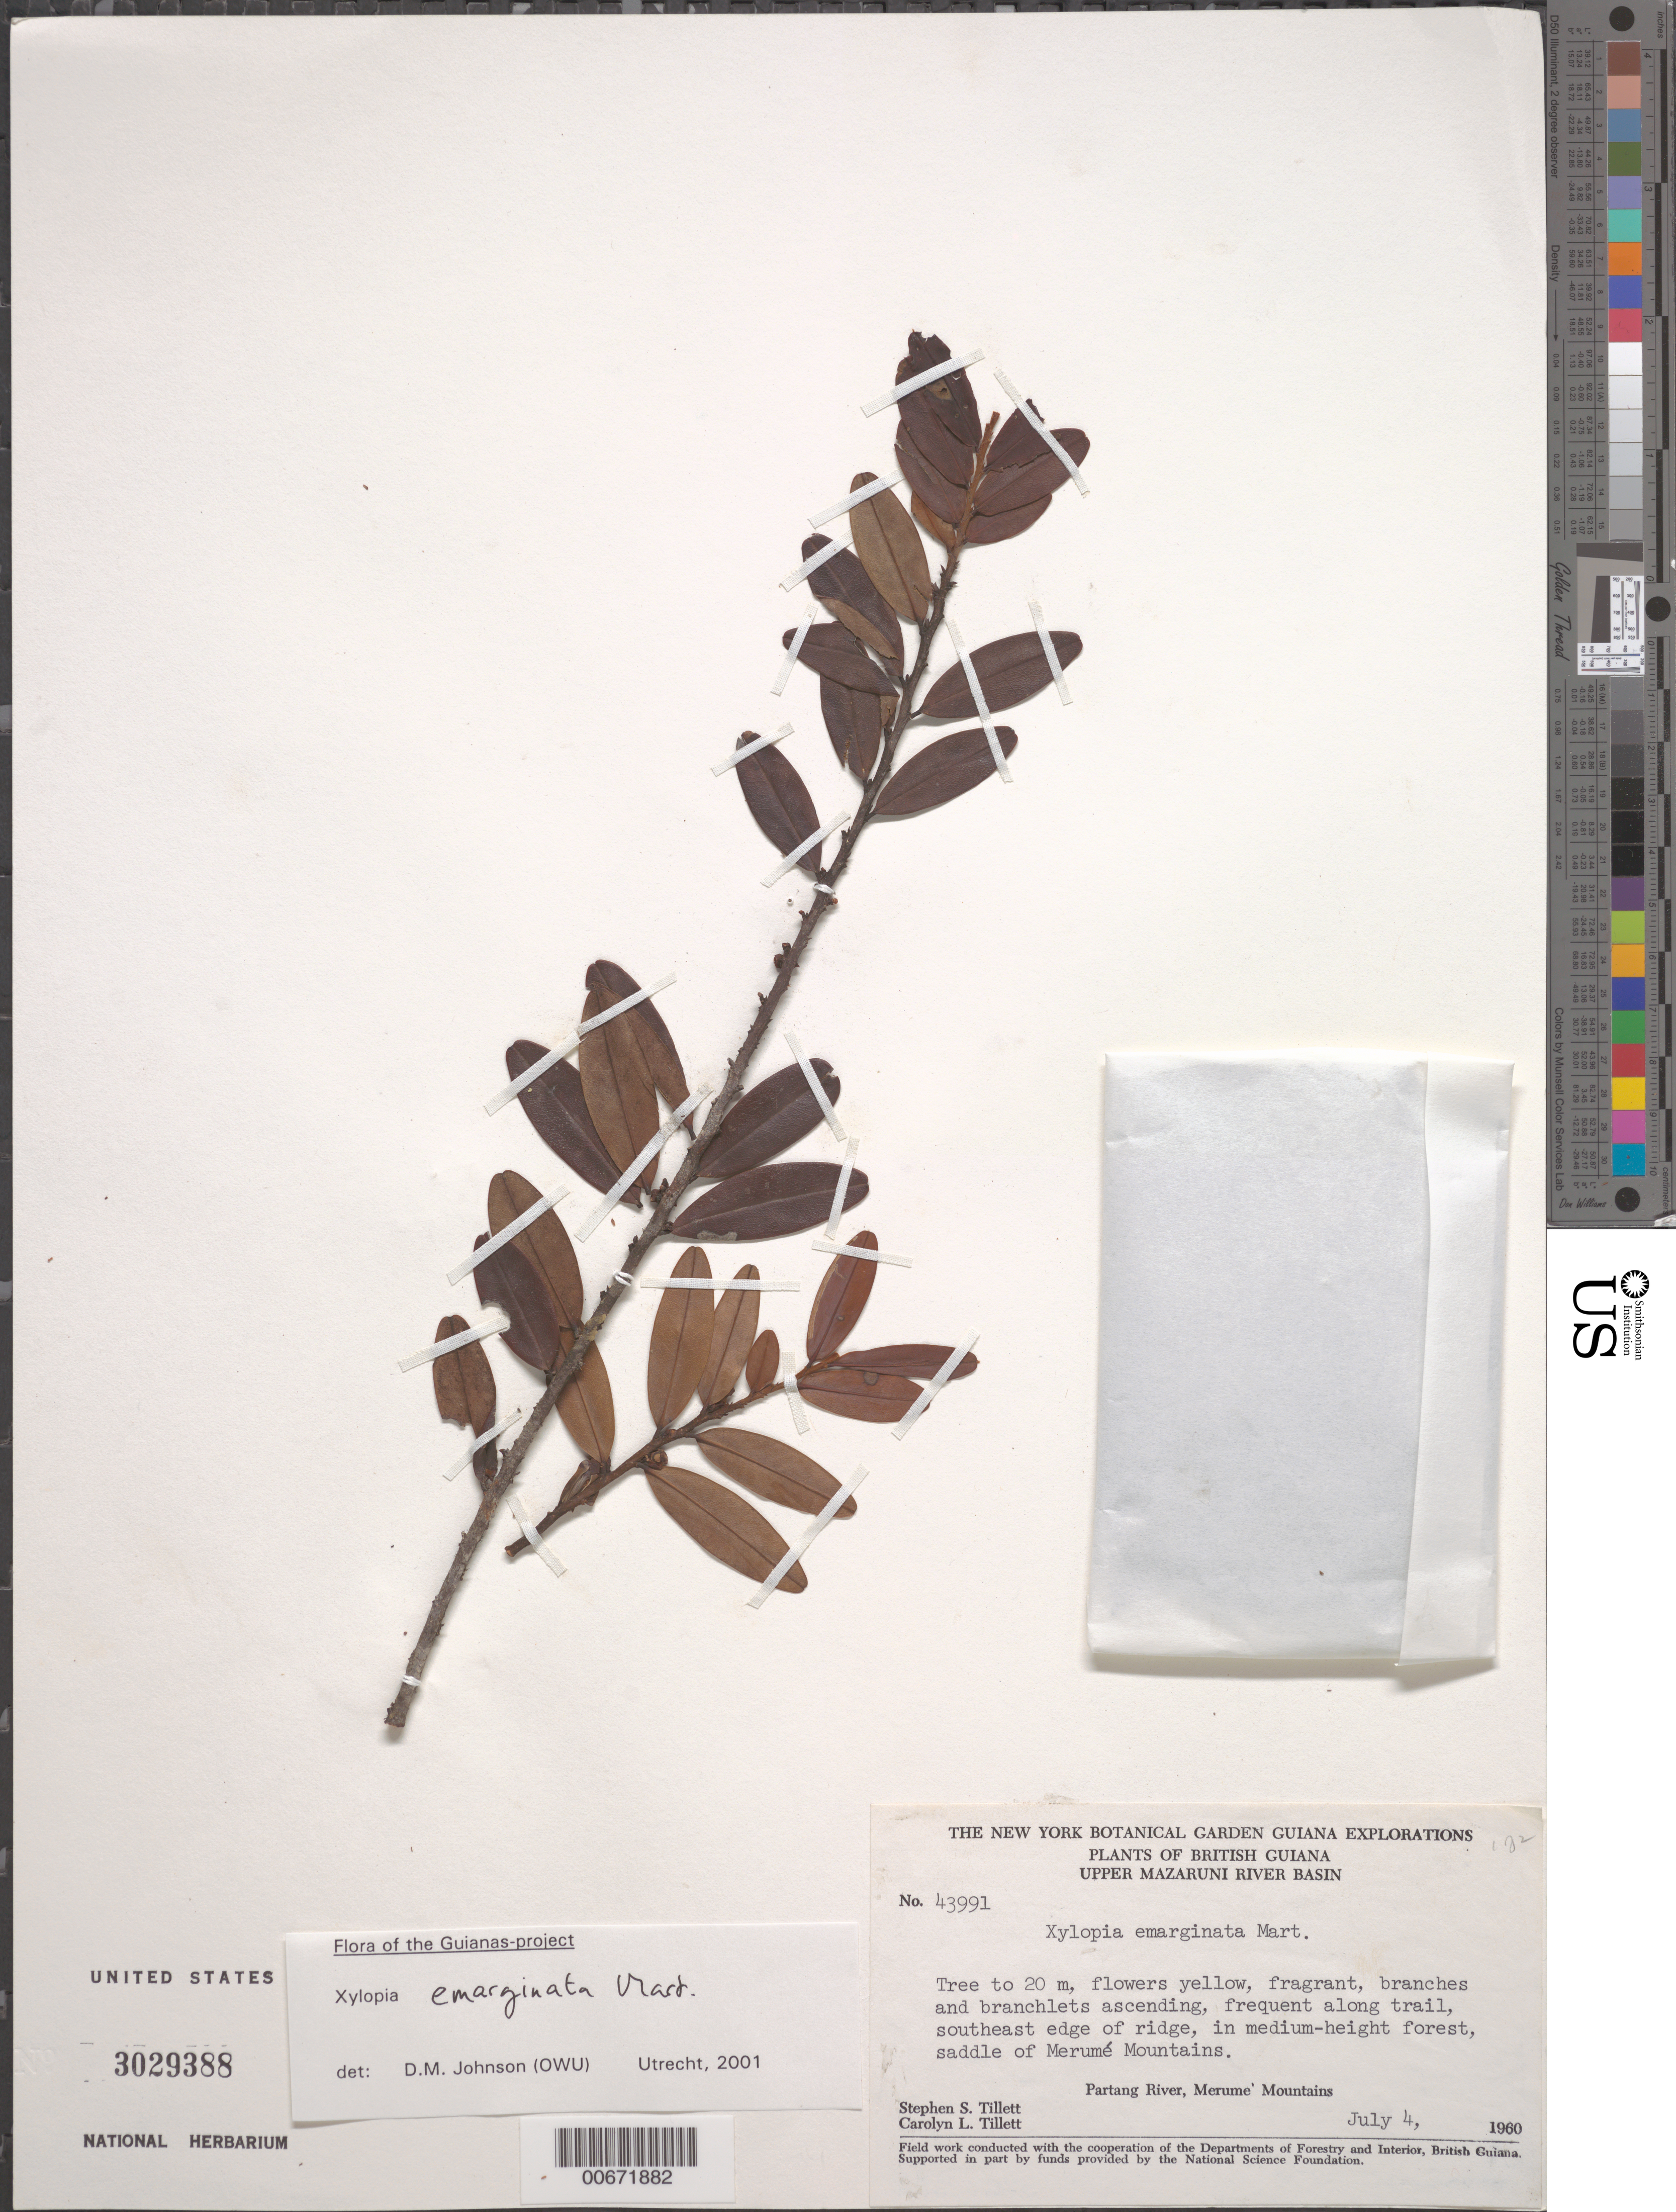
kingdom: Plantae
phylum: Tracheophyta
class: Magnoliopsida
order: Magnoliales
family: Annonaceae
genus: Xylopia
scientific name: Xylopia emarginata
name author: Mart.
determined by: Johnson, D. M.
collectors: S. S. Tillett, C. L. Tillett & R. Boyan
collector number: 43991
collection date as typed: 4-Jul-60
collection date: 1960-07-04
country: Guyana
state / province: Cuyuni-Mazaruni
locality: Merume Mts., SE ridge, Partang R., upper Mazaruni River Basin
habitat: Along trail, medium height forest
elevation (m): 1143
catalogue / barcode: US 3029388